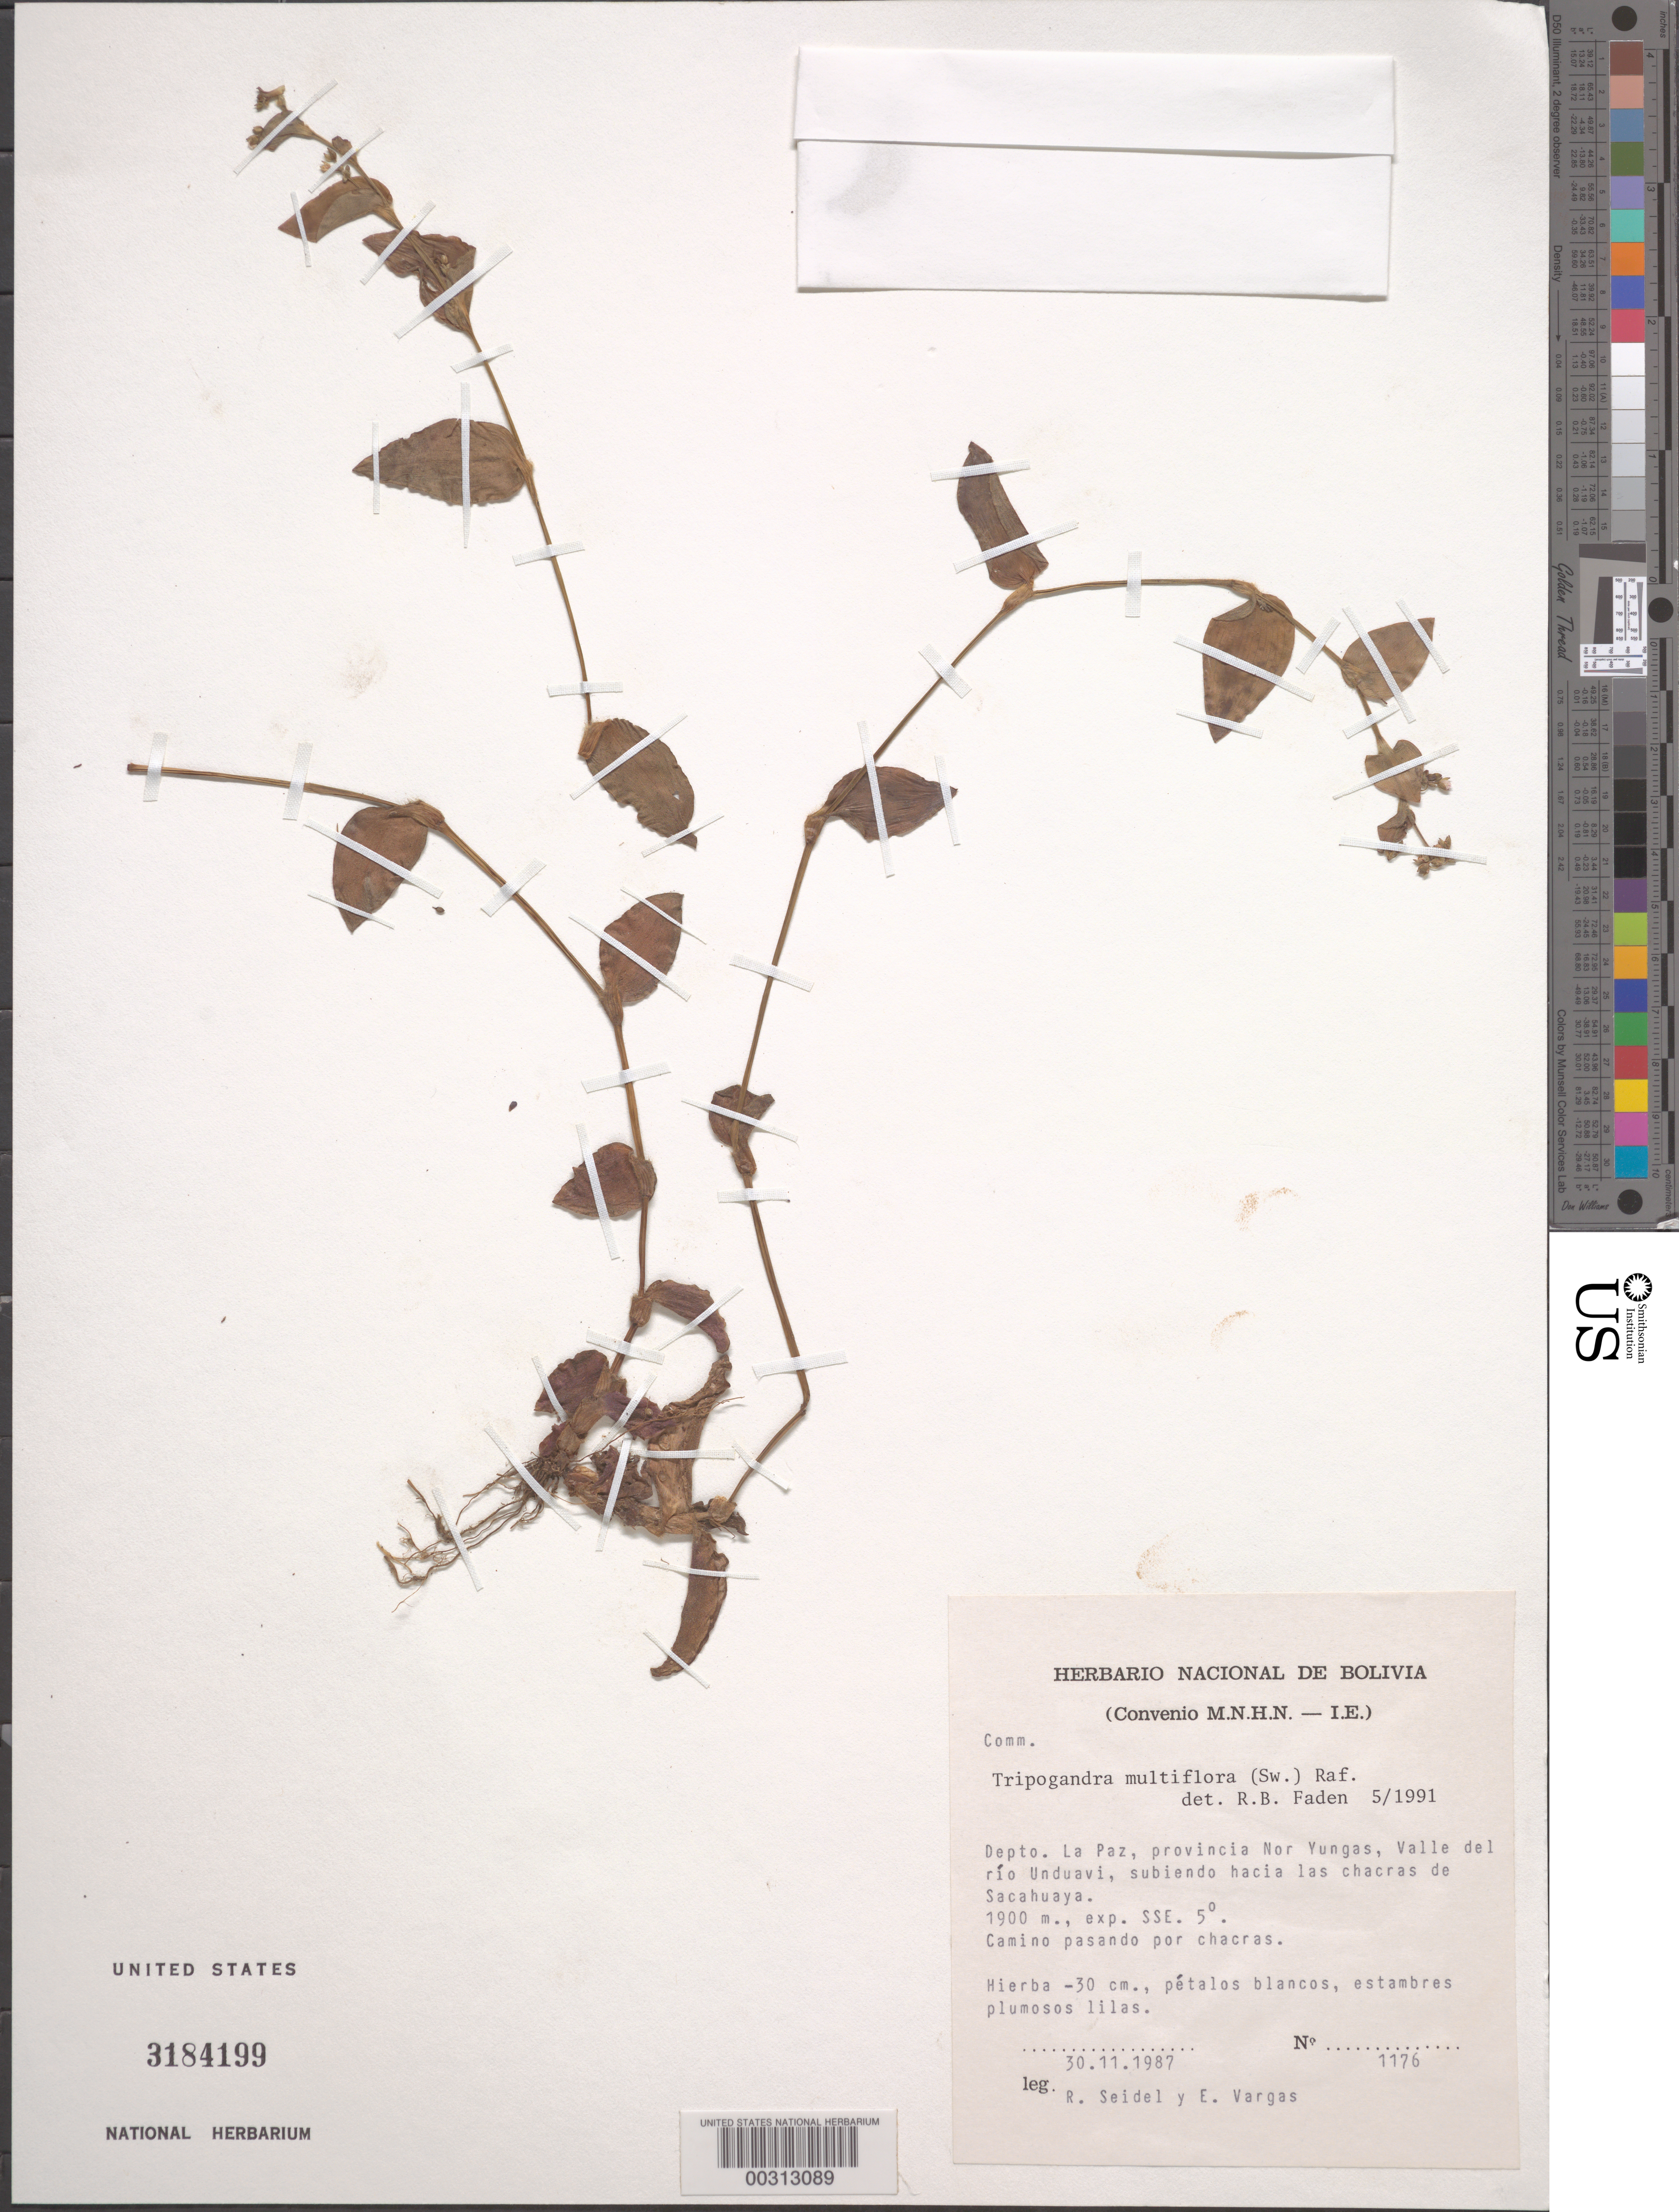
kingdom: Plantae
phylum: Tracheophyta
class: Liliopsida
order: Commelinales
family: Commelinaceae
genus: Tripogandra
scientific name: Tripogandra multiflora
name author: (Sw.) Raf.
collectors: R. Seidel & E. Vargas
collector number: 1176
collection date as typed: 30 Nov 1987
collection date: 1987-11-30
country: Bolivia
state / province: La Paz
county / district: Nor Yungas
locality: Valle del Rio Unduavi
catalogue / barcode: US 3184199